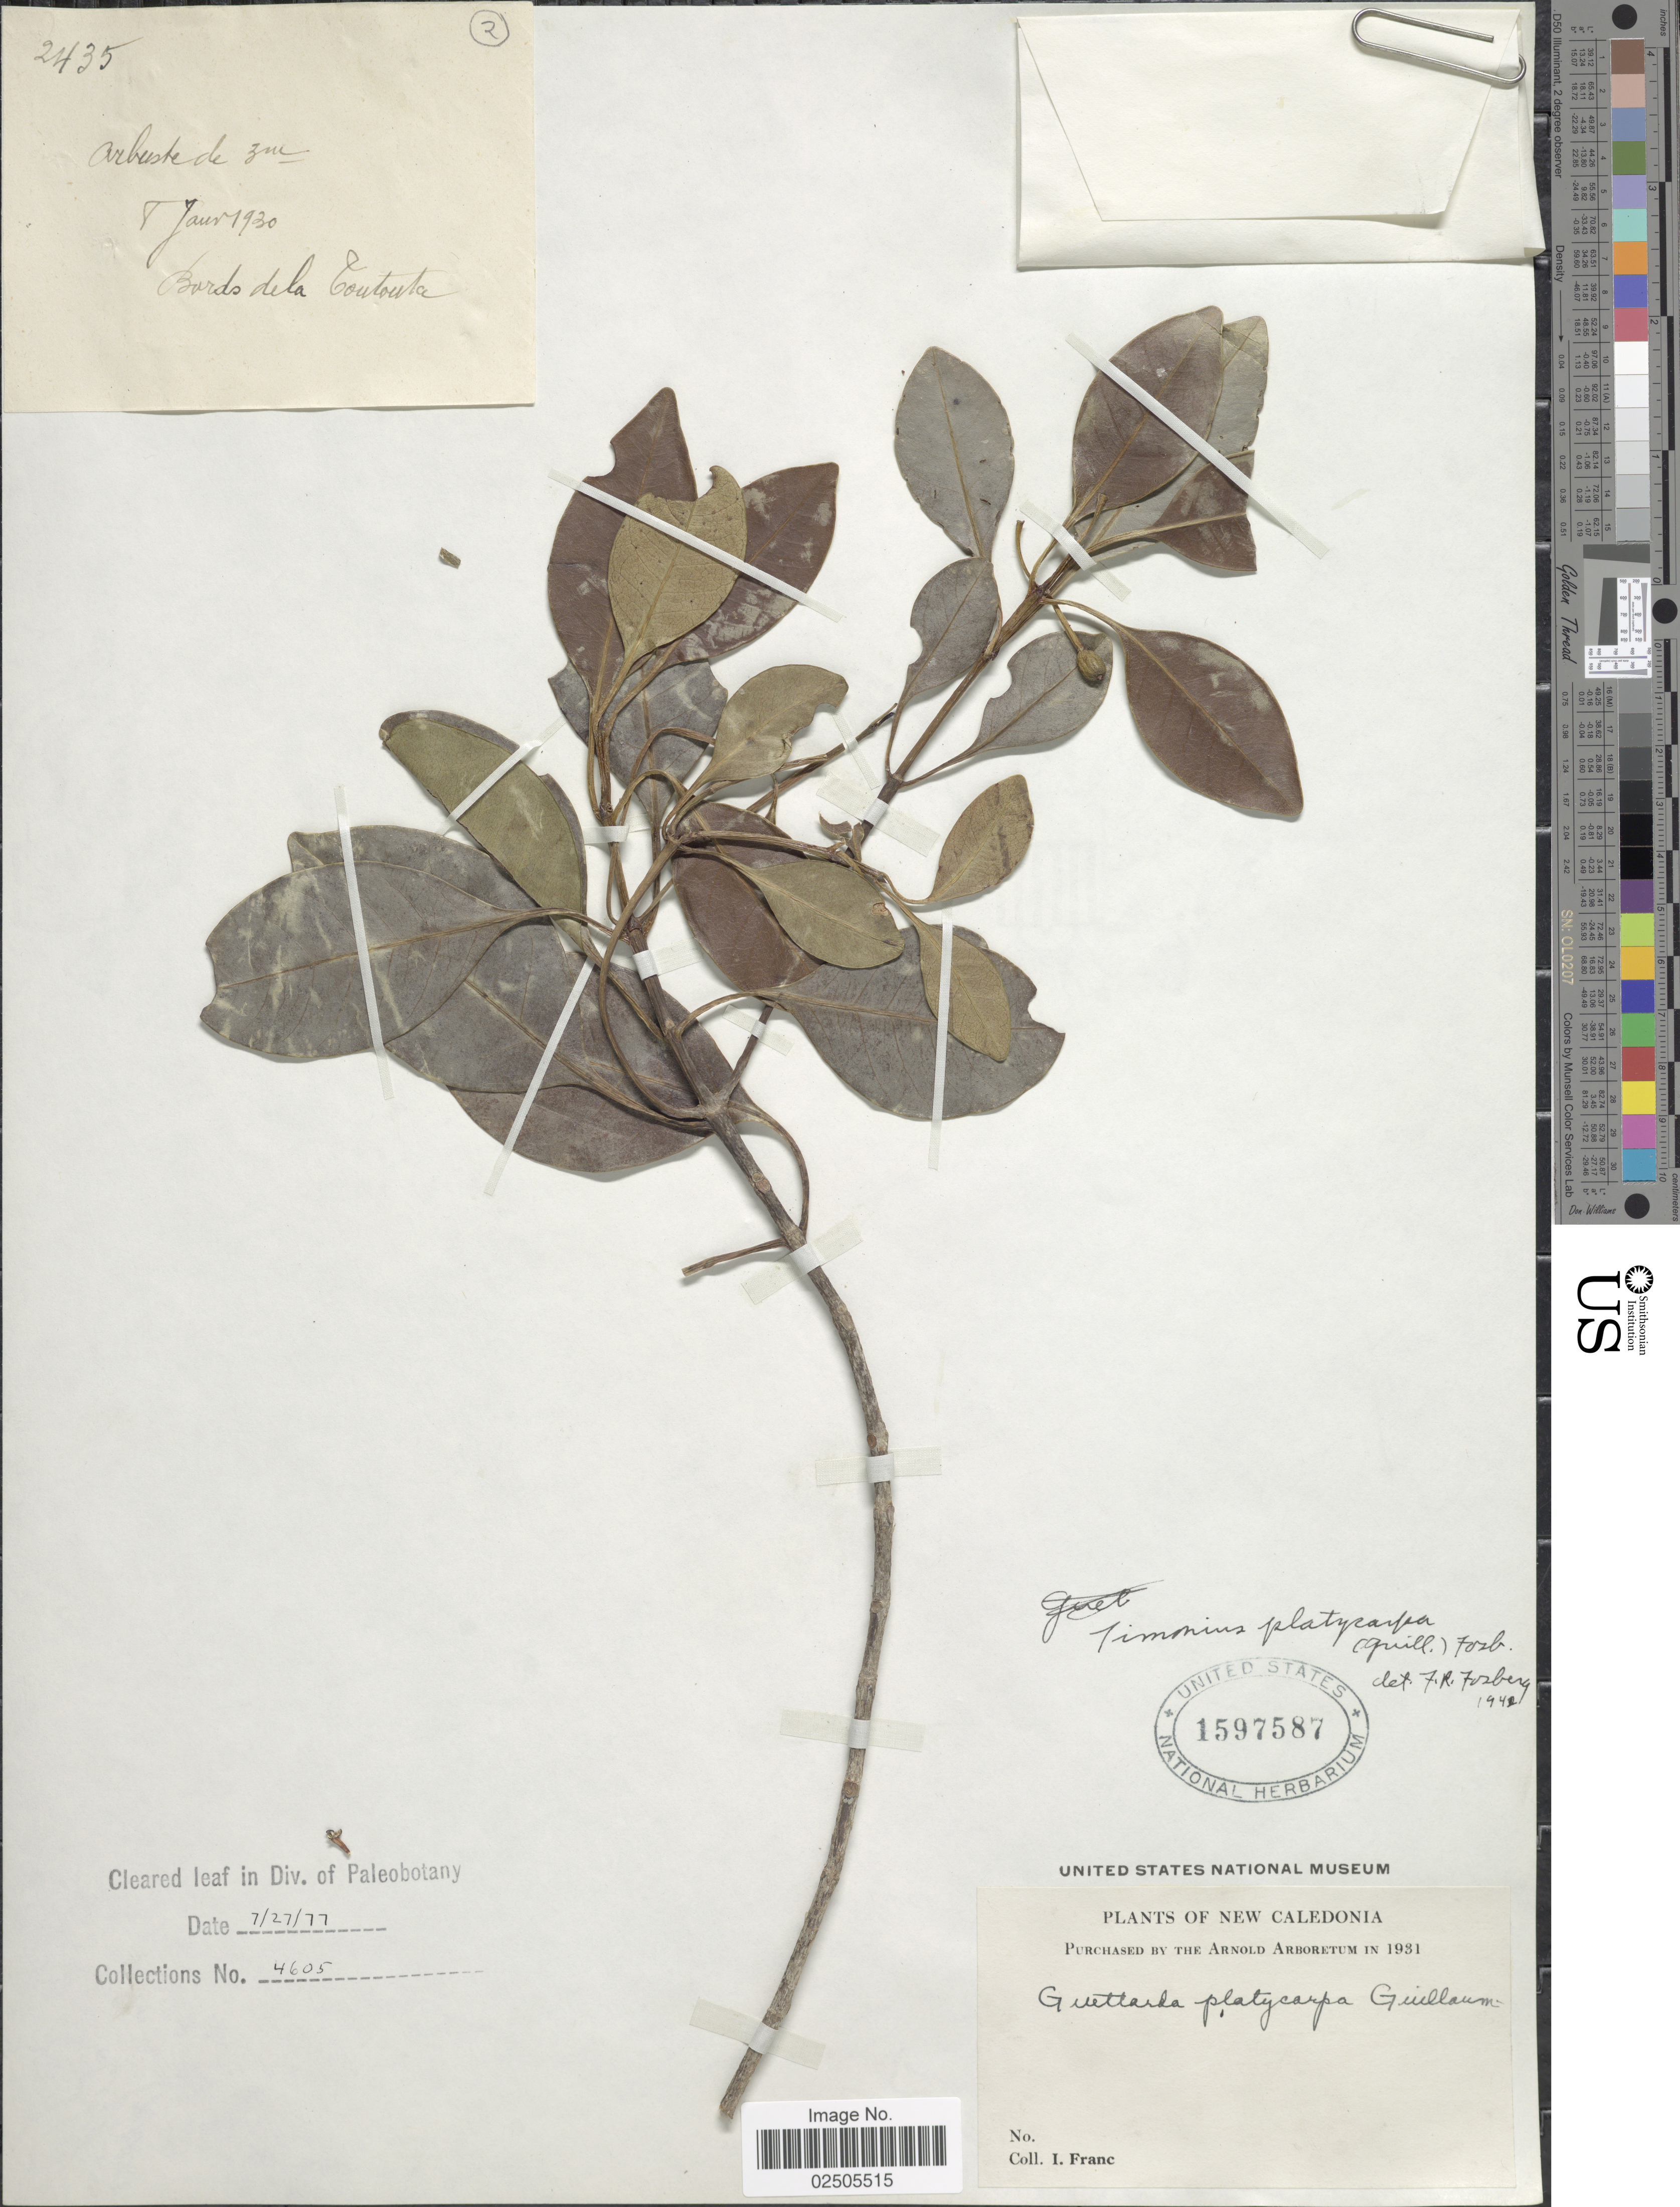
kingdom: Plantae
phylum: Tracheophyta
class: Magnoliopsida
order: Gentianales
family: Rubiaceae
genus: Timonius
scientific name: Timonius platycarpus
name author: Montrouz.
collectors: I. Franc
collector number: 4605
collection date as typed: Transcribed d/m/y: 27/7/77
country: New Caledonia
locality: Bords de la Tontouta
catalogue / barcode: US 1597587